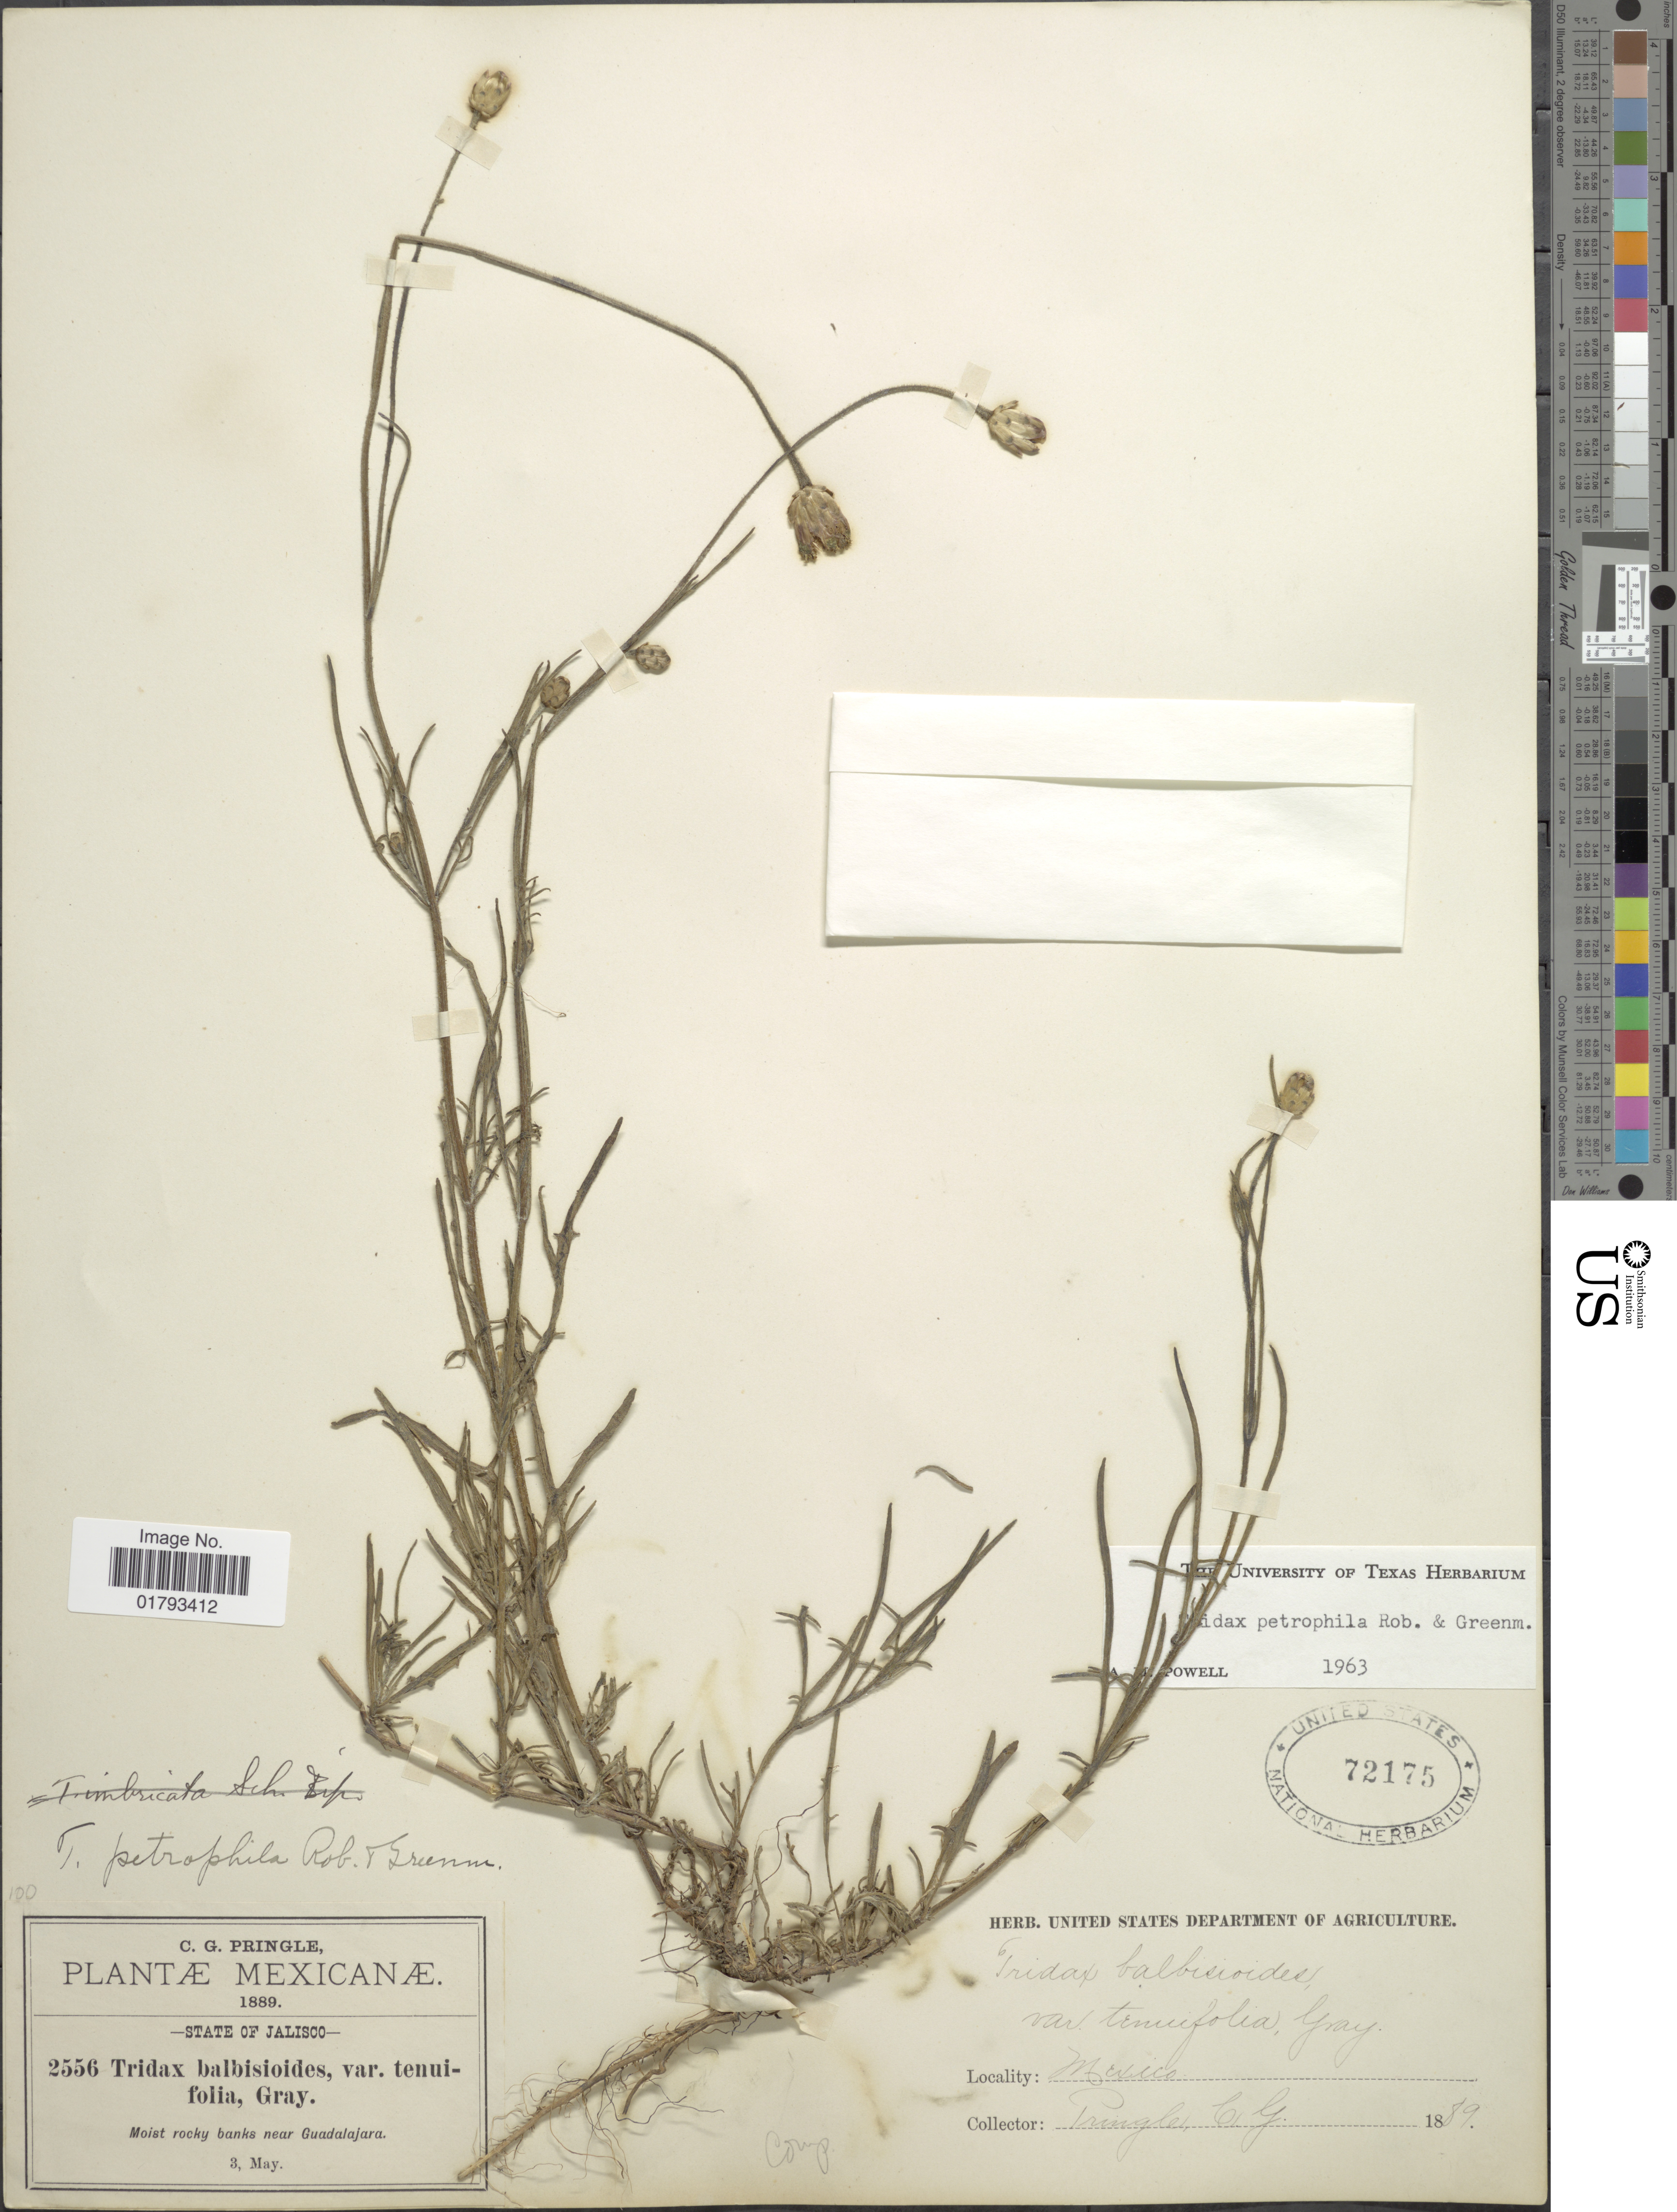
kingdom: Plantae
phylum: Tracheophyta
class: Magnoliopsida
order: Asterales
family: Asteraceae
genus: Tridax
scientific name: Tridax petrophila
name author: B.L. Rob. & Greenm.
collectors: C. G. Pringle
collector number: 2556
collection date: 1889-05-03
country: Mexico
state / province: Jalisco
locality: State of Jalisco. Moist rocky banks near Guadalajara.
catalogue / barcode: US 72175